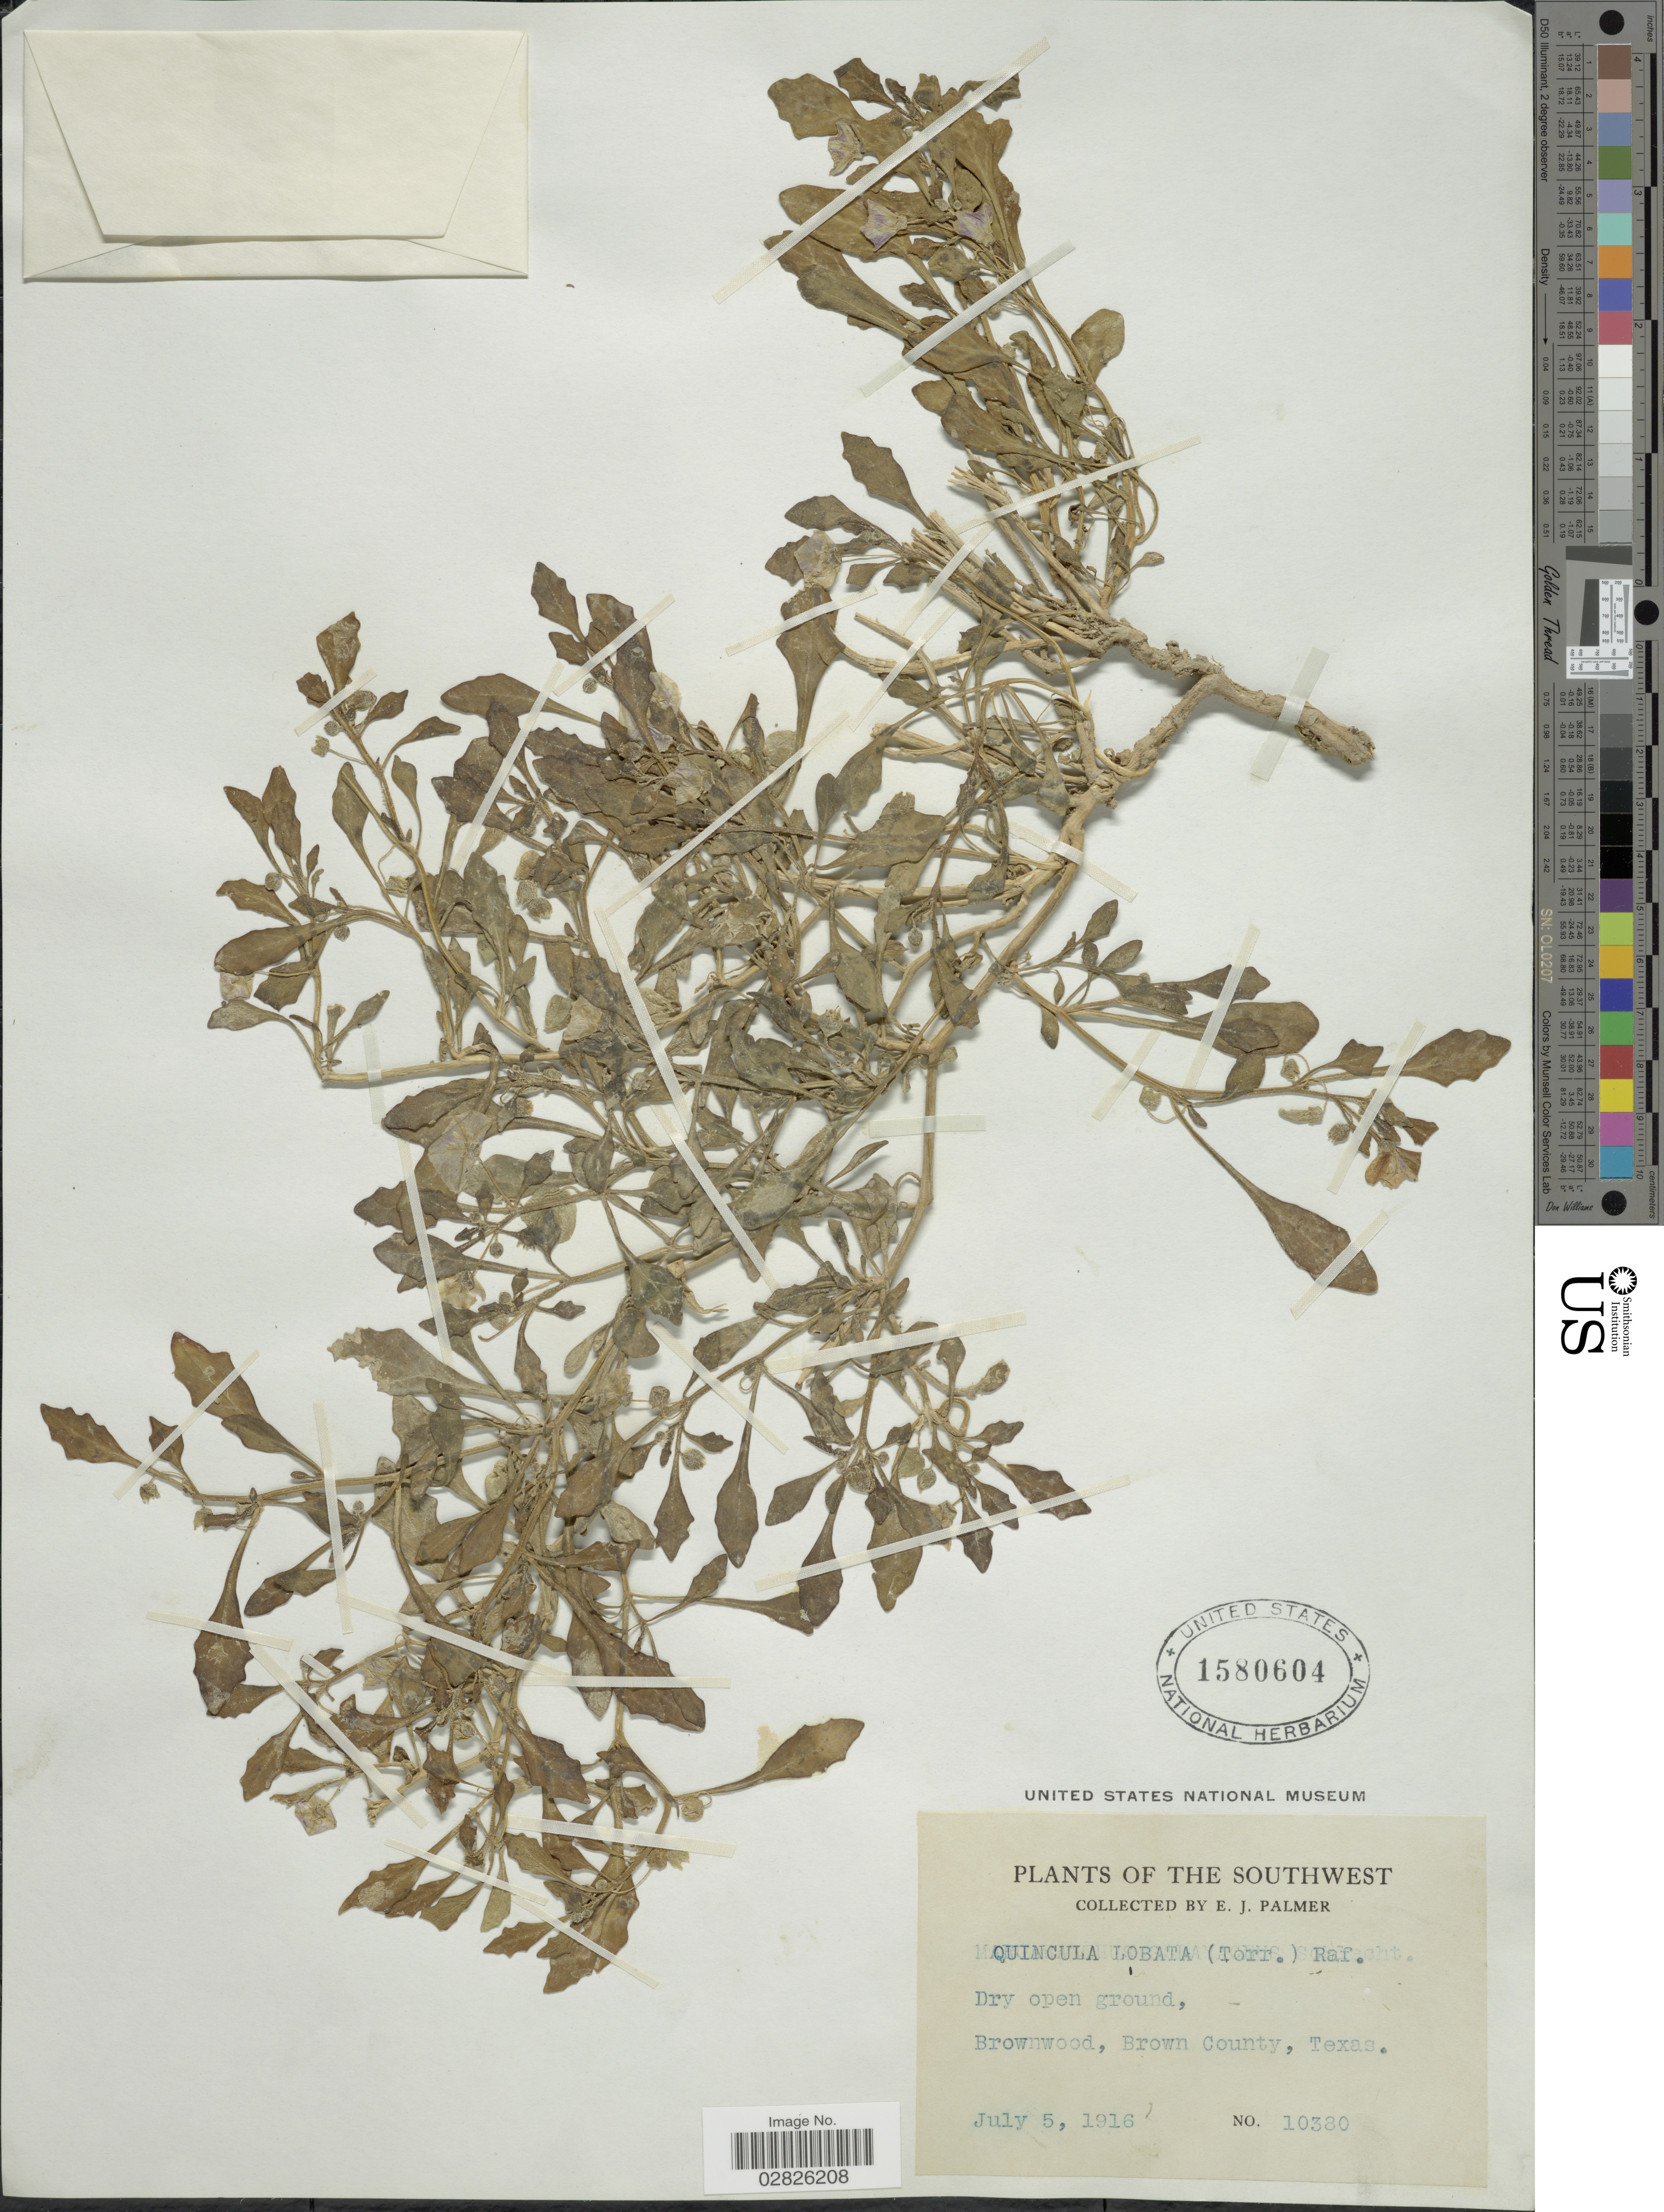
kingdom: Plantae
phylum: Tracheophyta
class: Magnoliopsida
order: Solanales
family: Solanaceae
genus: Quincula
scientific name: Quincula lobata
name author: (Torr.) Raf.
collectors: E. J. Palmer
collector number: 10380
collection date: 1916-07-05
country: United States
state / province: Texas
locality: The Southwest. Brownwood, Brown County.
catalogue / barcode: US 1580604